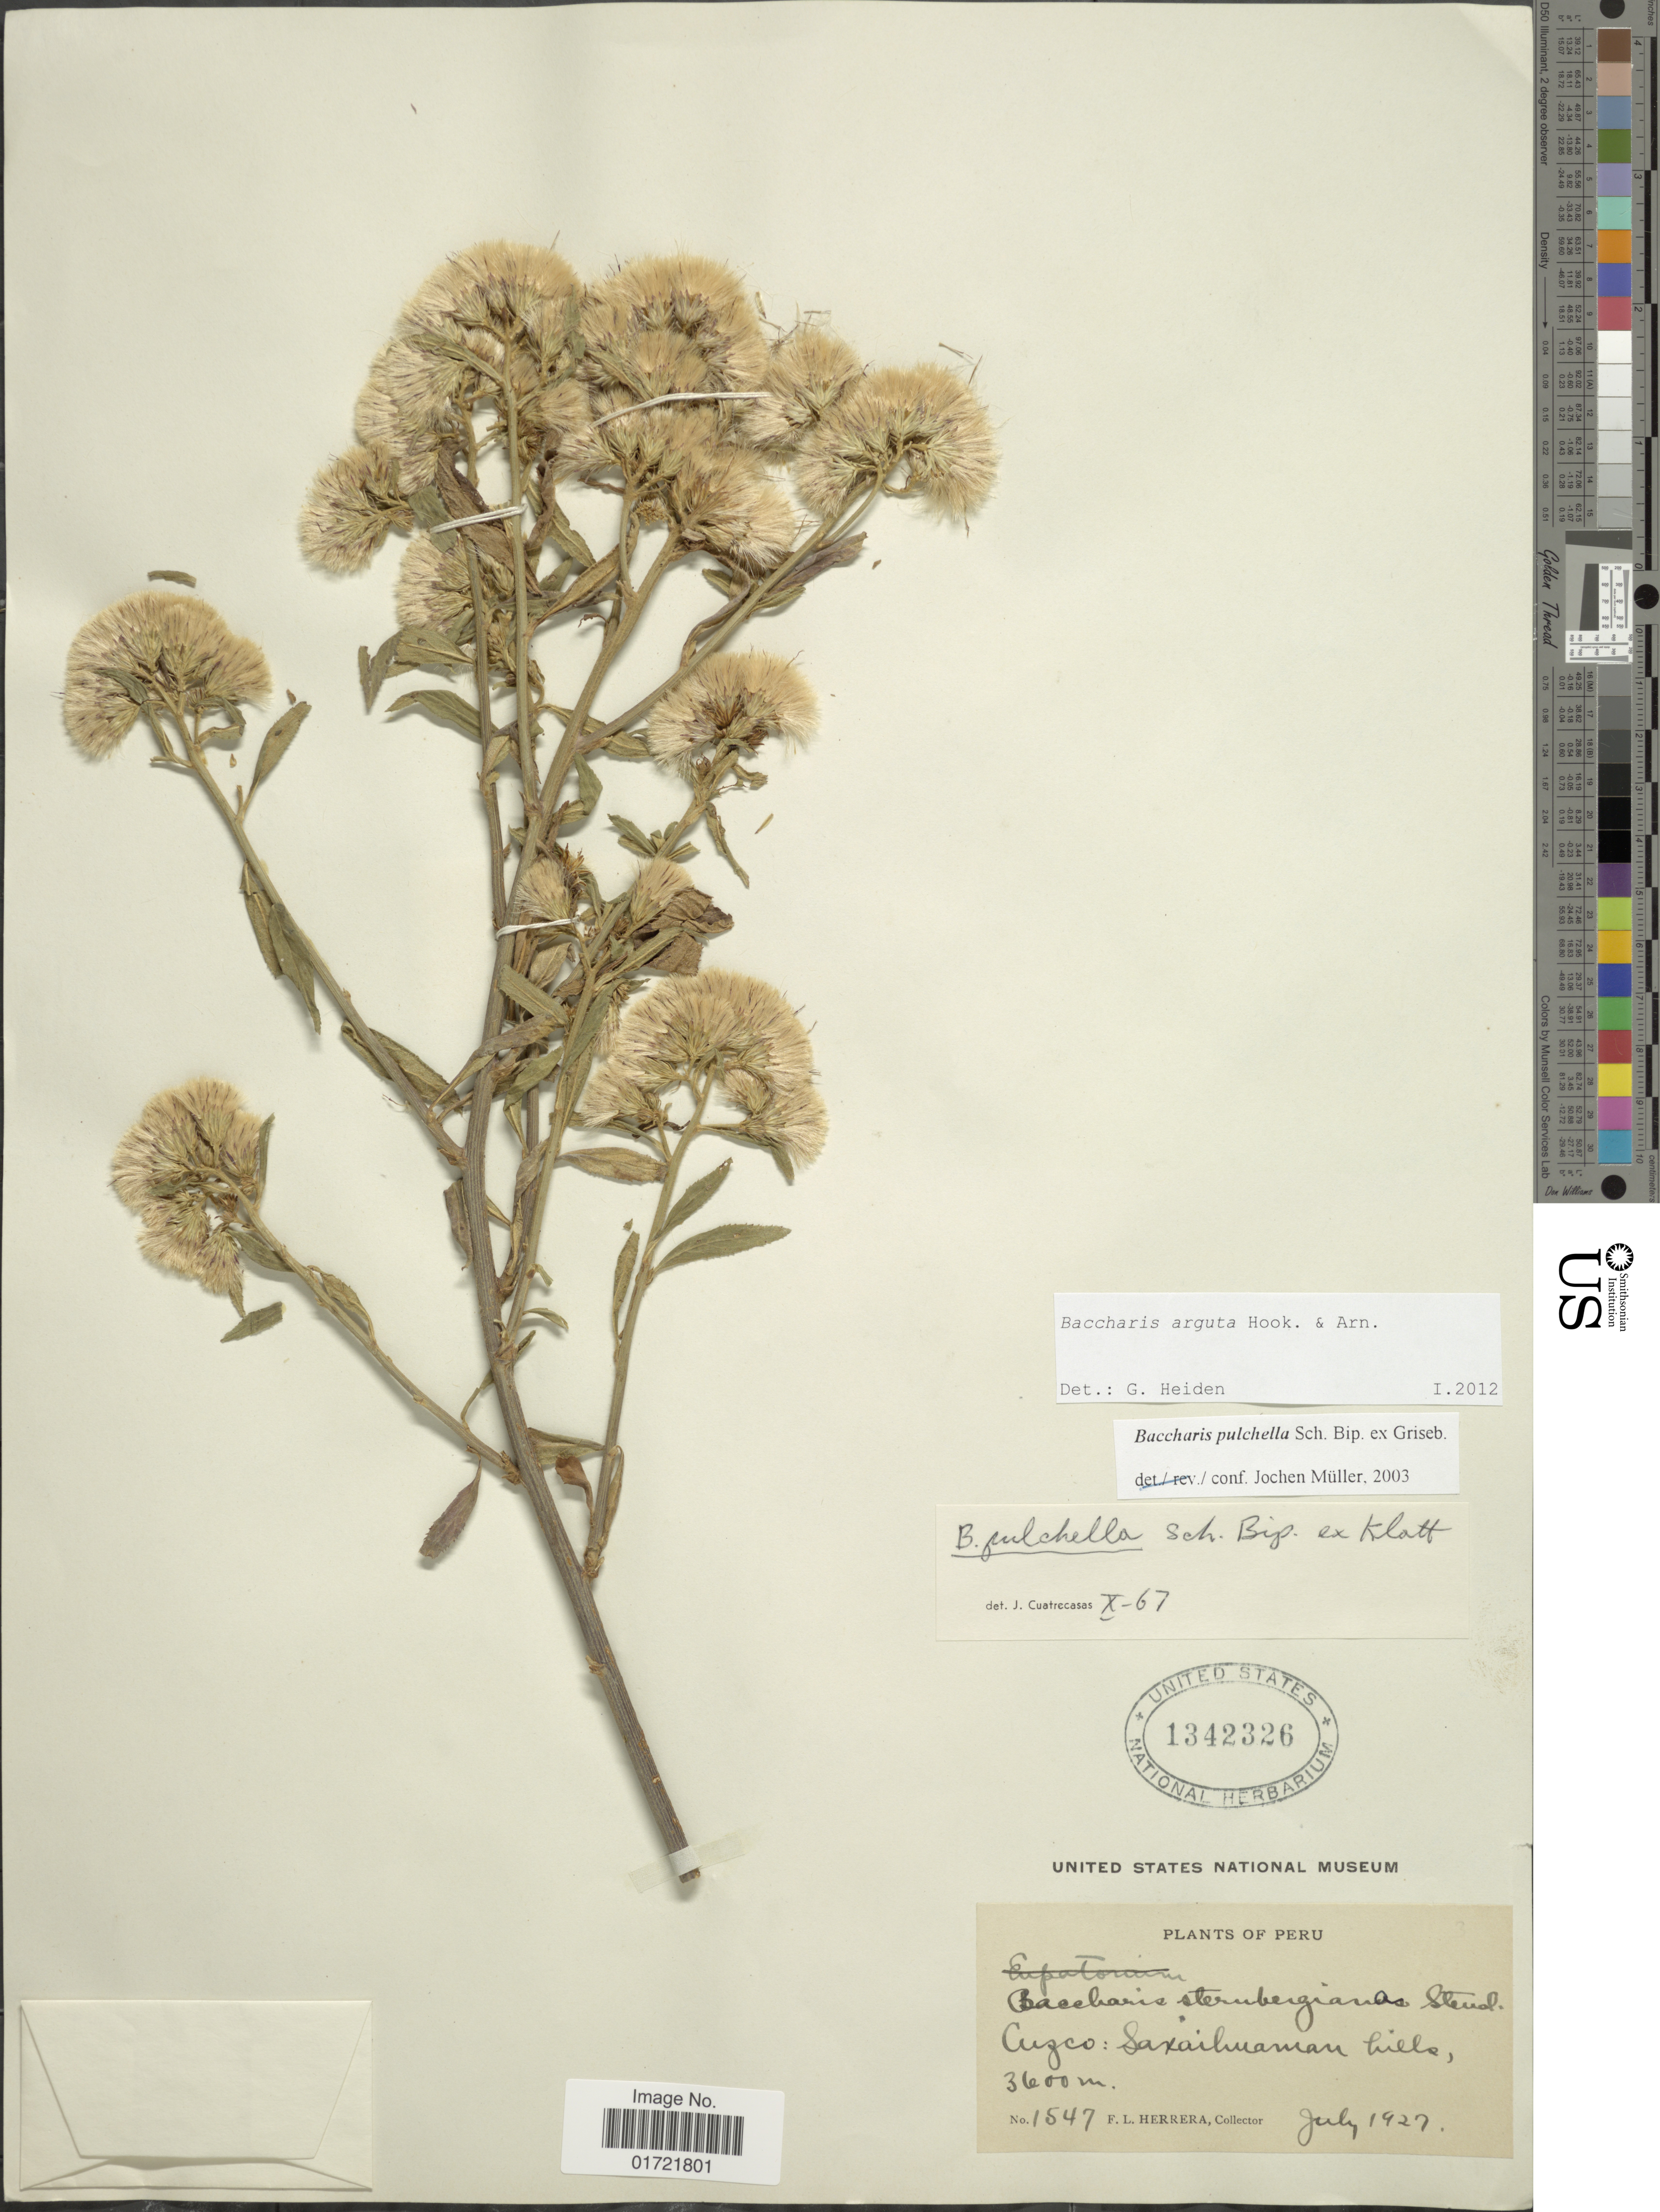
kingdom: Plantae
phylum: Tracheophyta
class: Magnoliopsida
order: Asterales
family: Asteraceae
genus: Baccharis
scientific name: Baccharis arguta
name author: Gillies ex Hook. & Arn.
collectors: F. L. Herrera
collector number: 1547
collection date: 1927-07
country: Peru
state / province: Cusco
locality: Cusco: Saxaihuaman hills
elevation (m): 3600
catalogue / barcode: US 1342326